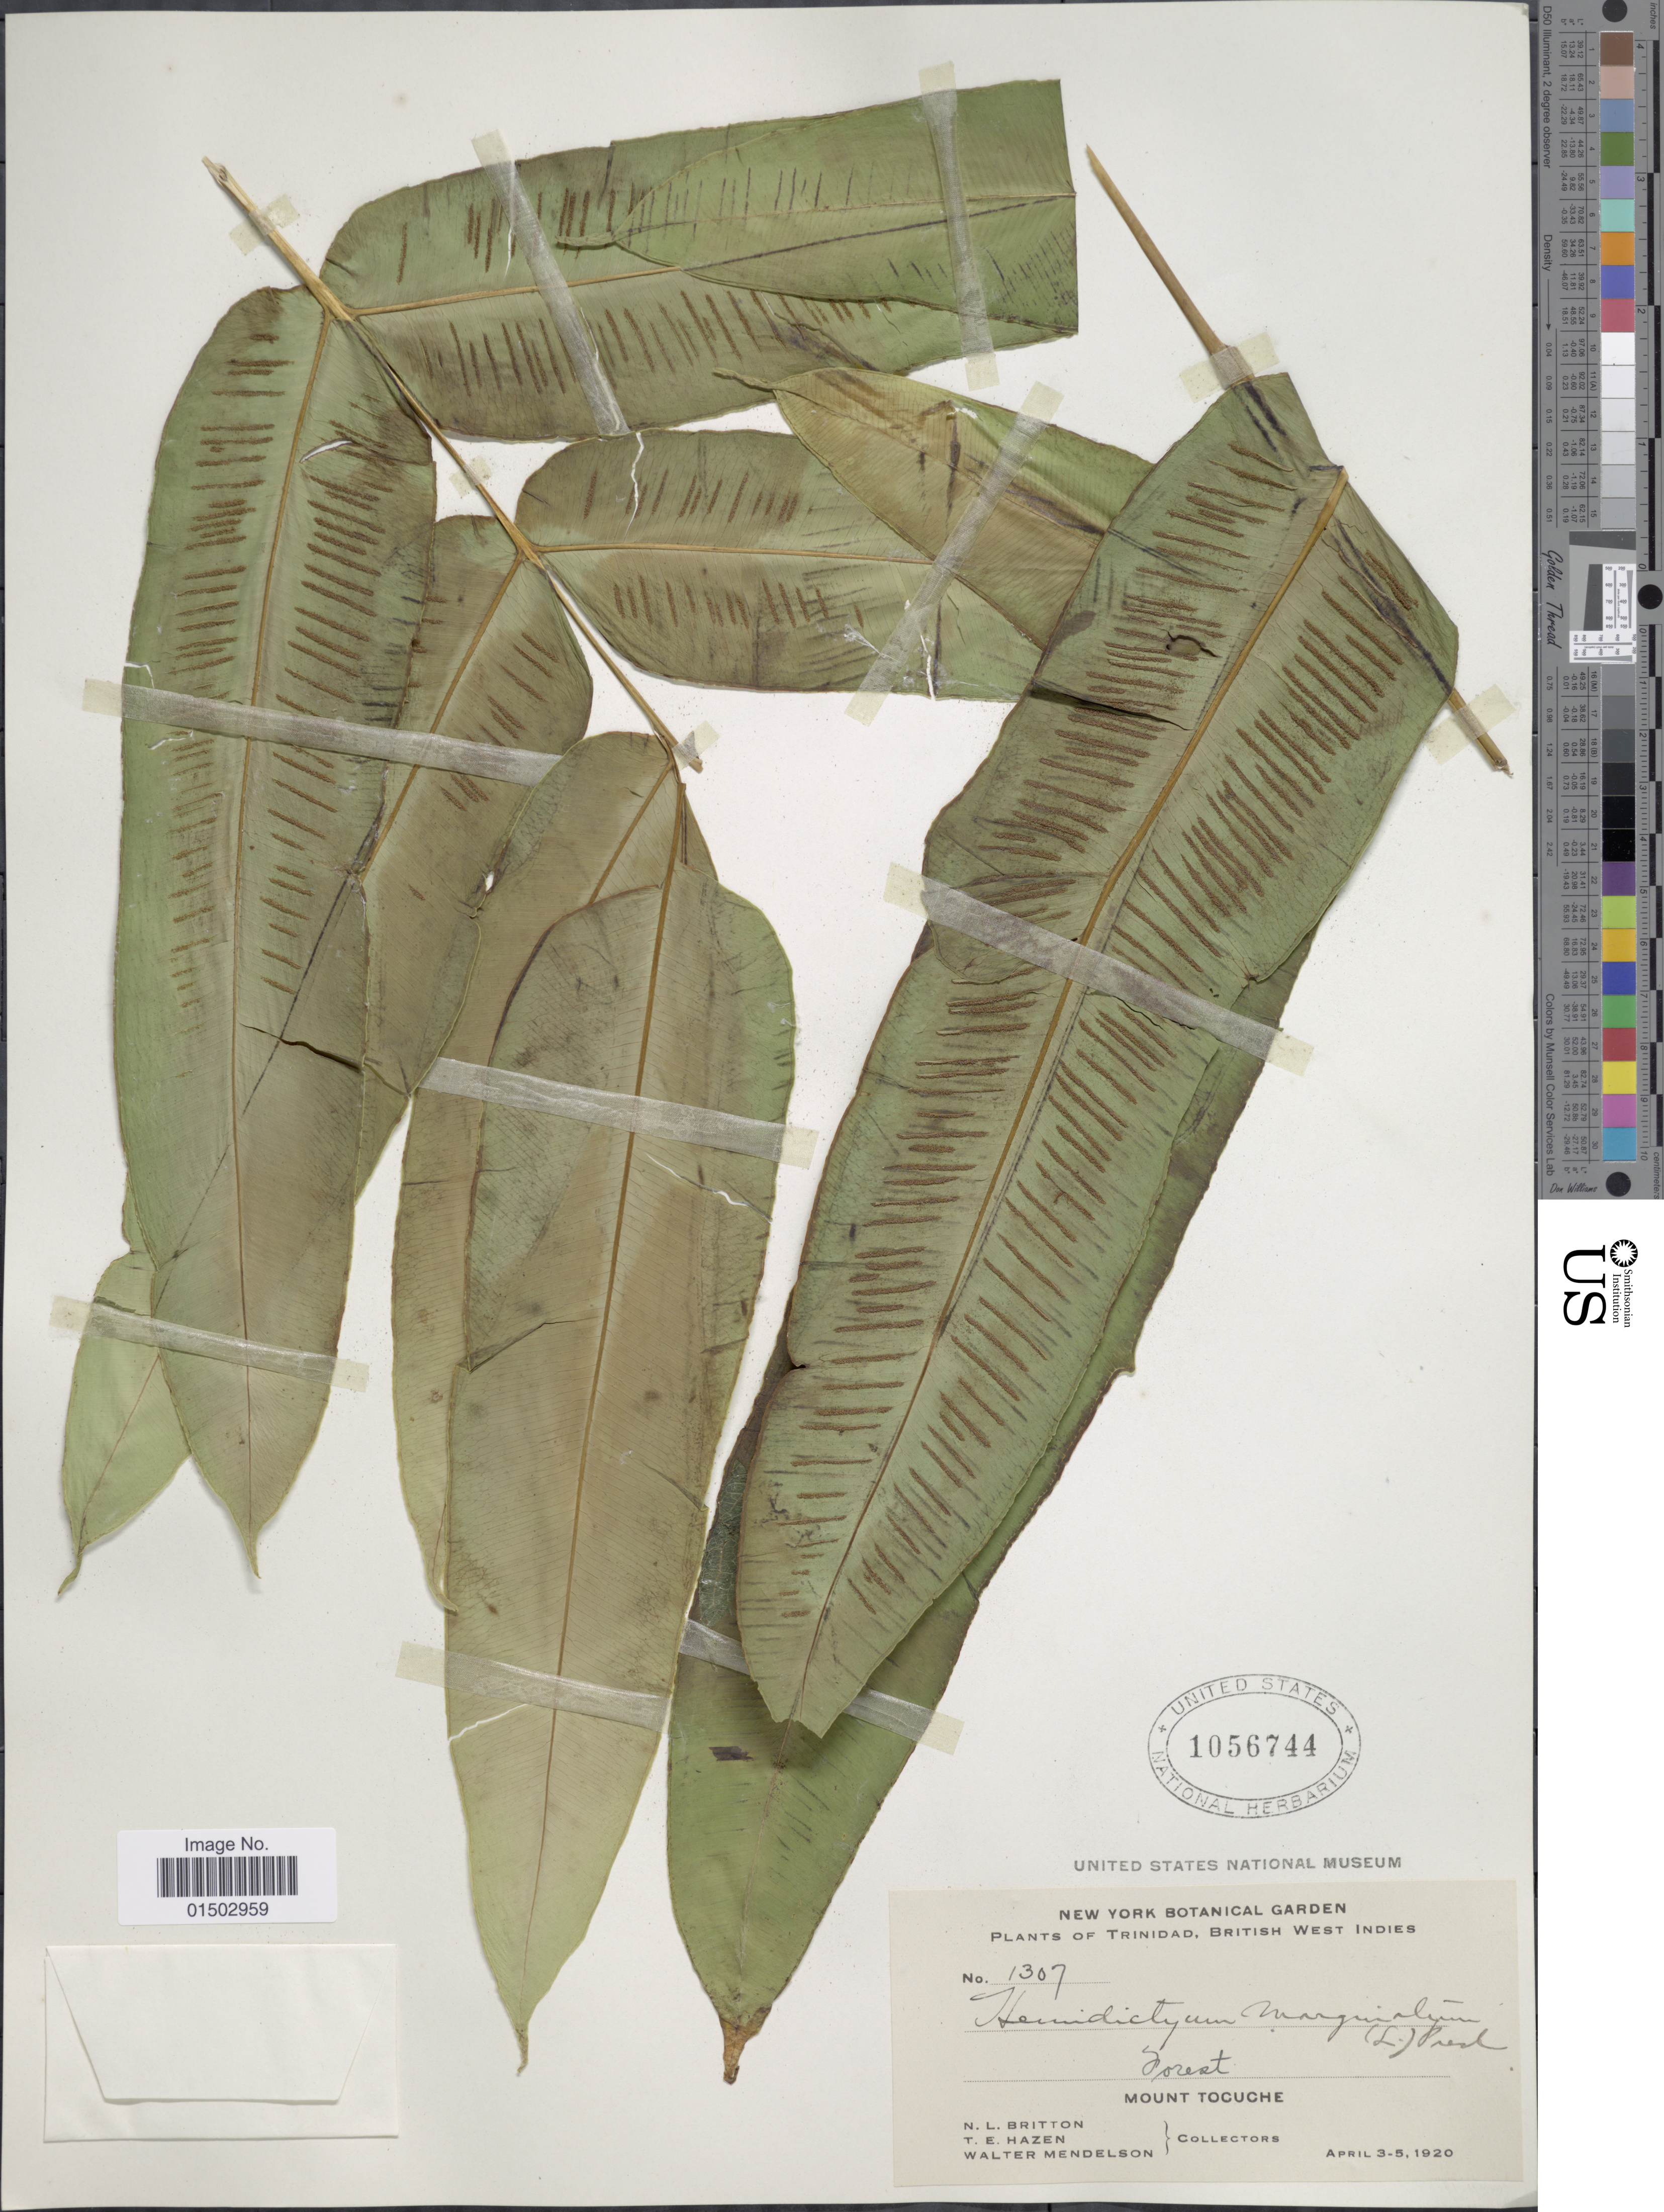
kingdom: Plantae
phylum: Tracheophyta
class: Polypodiopsida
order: Polypodiales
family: Hemidictyaceae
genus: Hemidictyum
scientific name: Hemidictyum marginatum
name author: (L.) C. Presl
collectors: N. Britton, T. E. Hazen & W. Mendelson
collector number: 1307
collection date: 1920-04-03/1920-04-05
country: Trinidad and Tobago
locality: Mount Tocuche. Trinidad, British West Indies.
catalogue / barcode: US 1056744